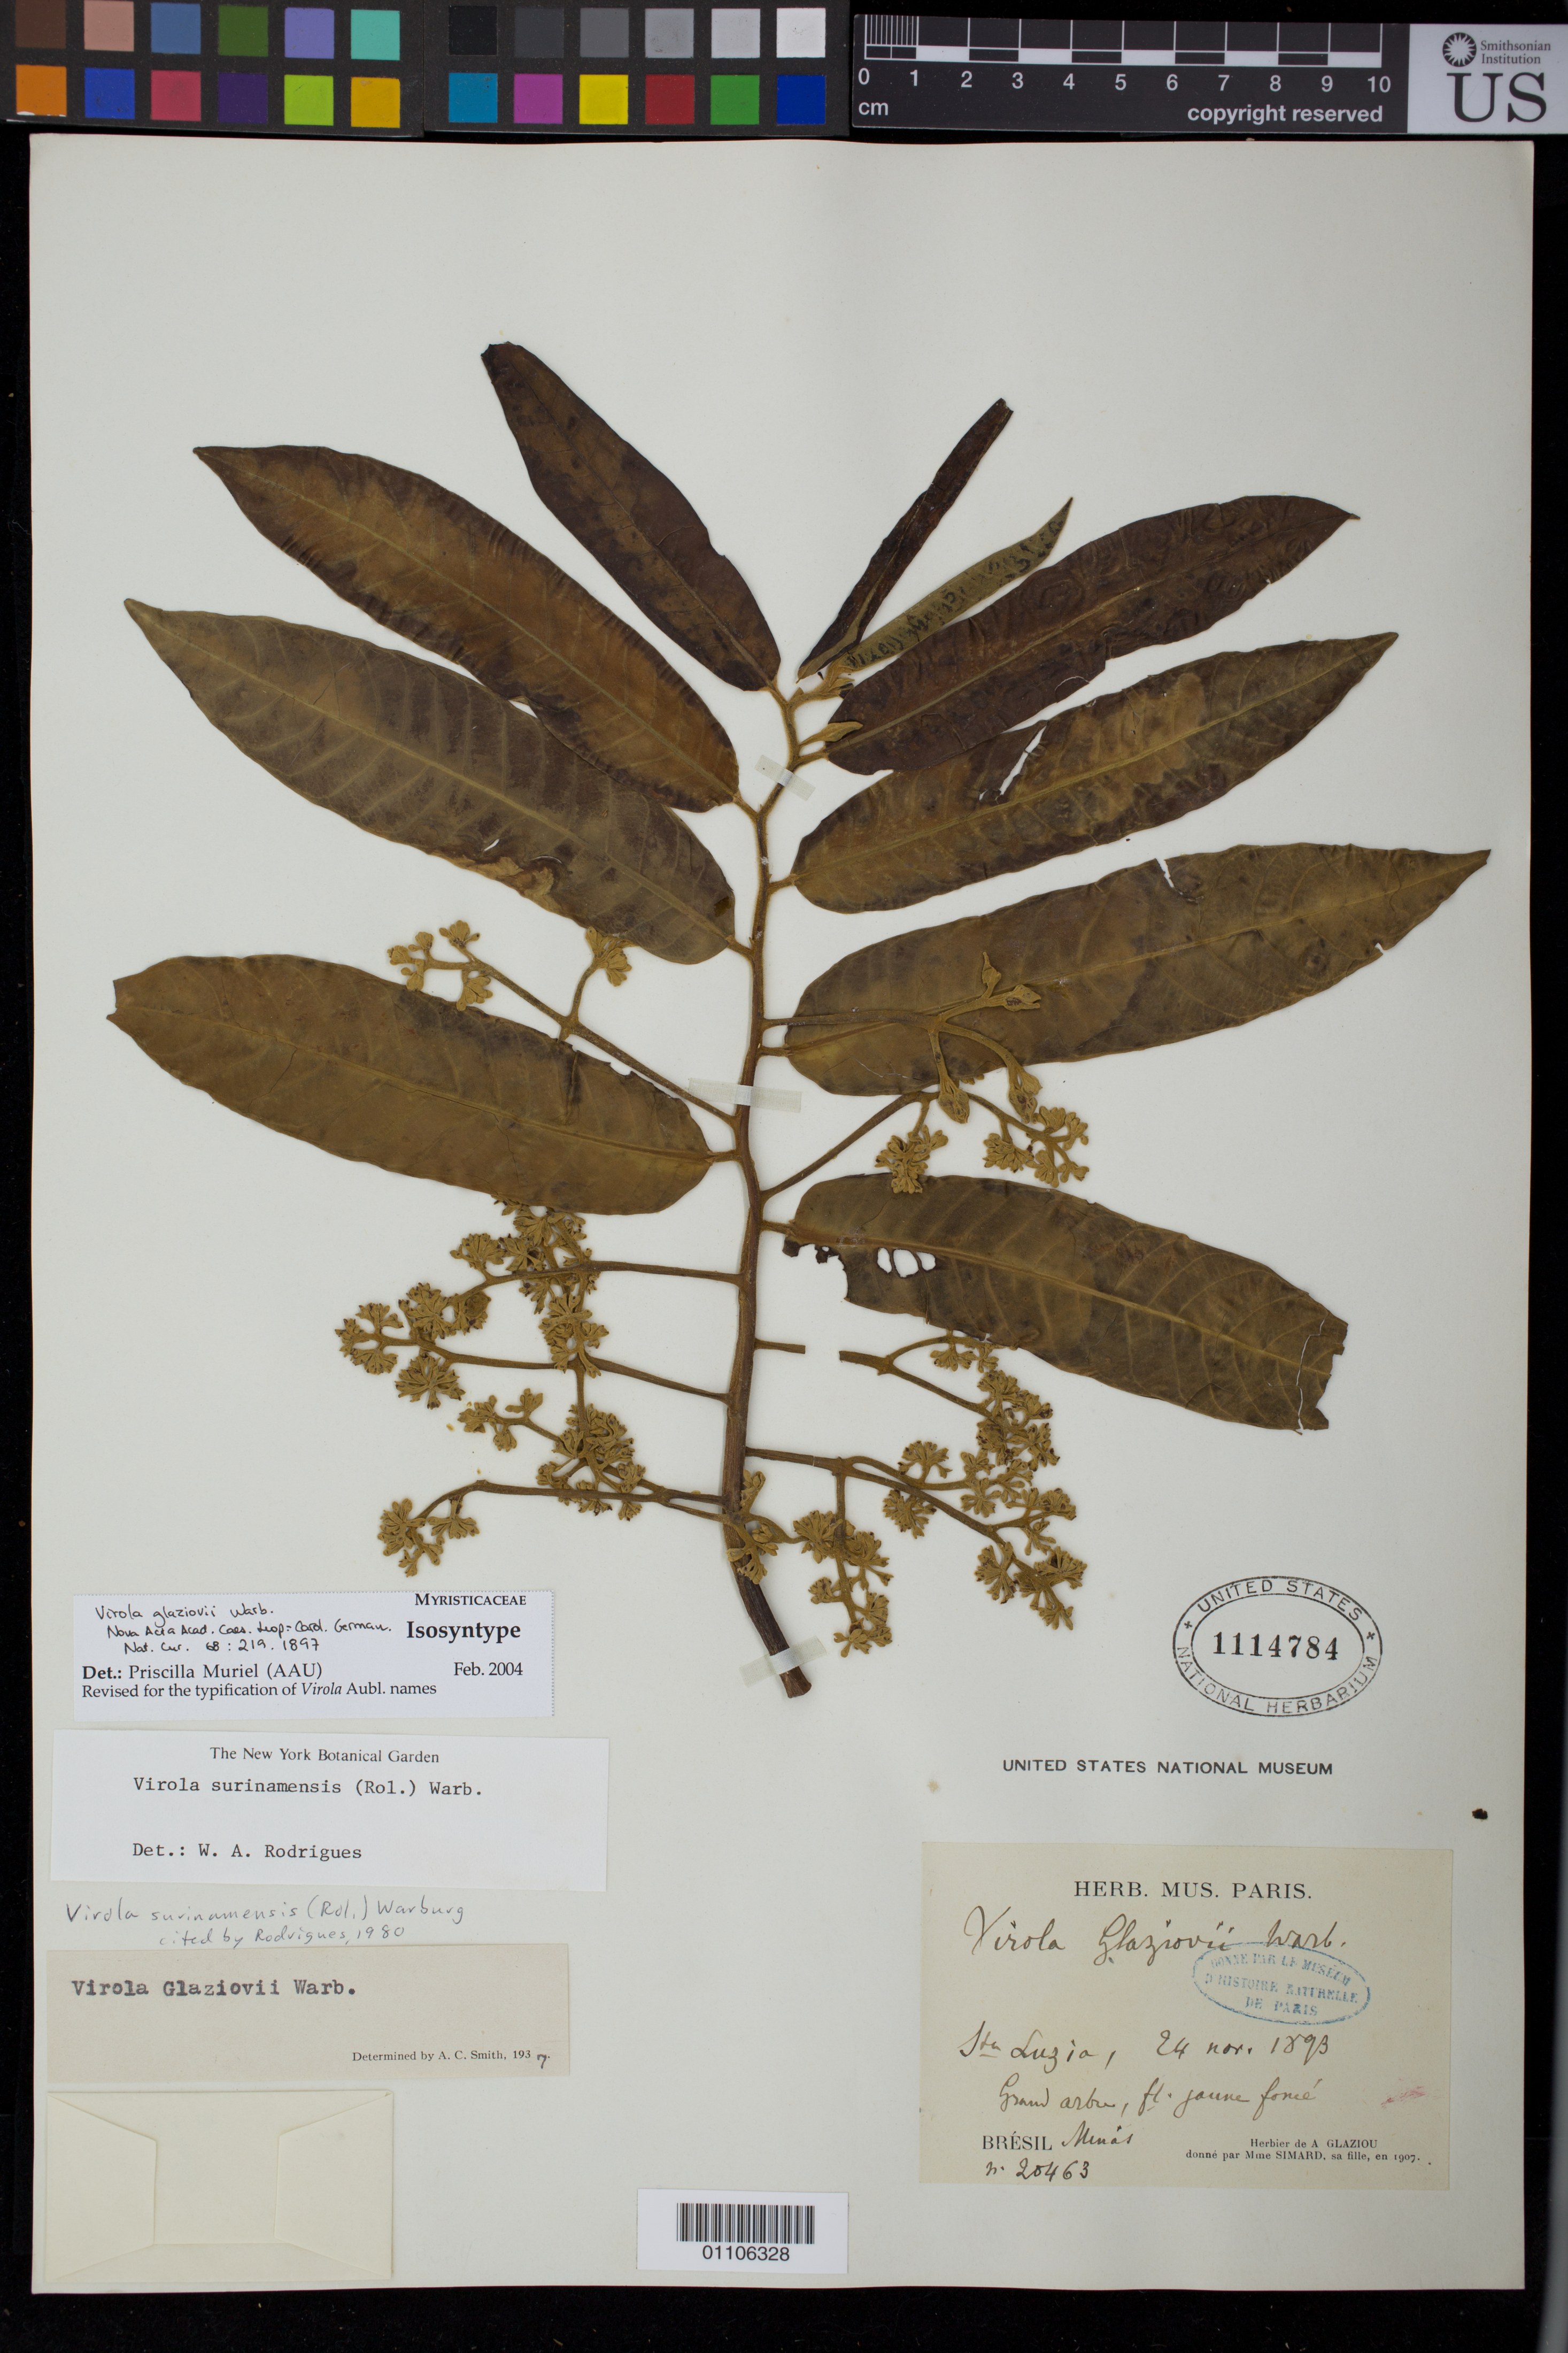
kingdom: Plantae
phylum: Tracheophyta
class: Magnoliopsida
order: Magnoliales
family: Myristicaceae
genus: Virola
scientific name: Virola glaziovii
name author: Warb.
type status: Isosyntype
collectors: A. F. M. Glaziou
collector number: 20463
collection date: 1893-11-24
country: Brazil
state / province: Minas Gerais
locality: Sta. Luzia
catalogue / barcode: US 1114784